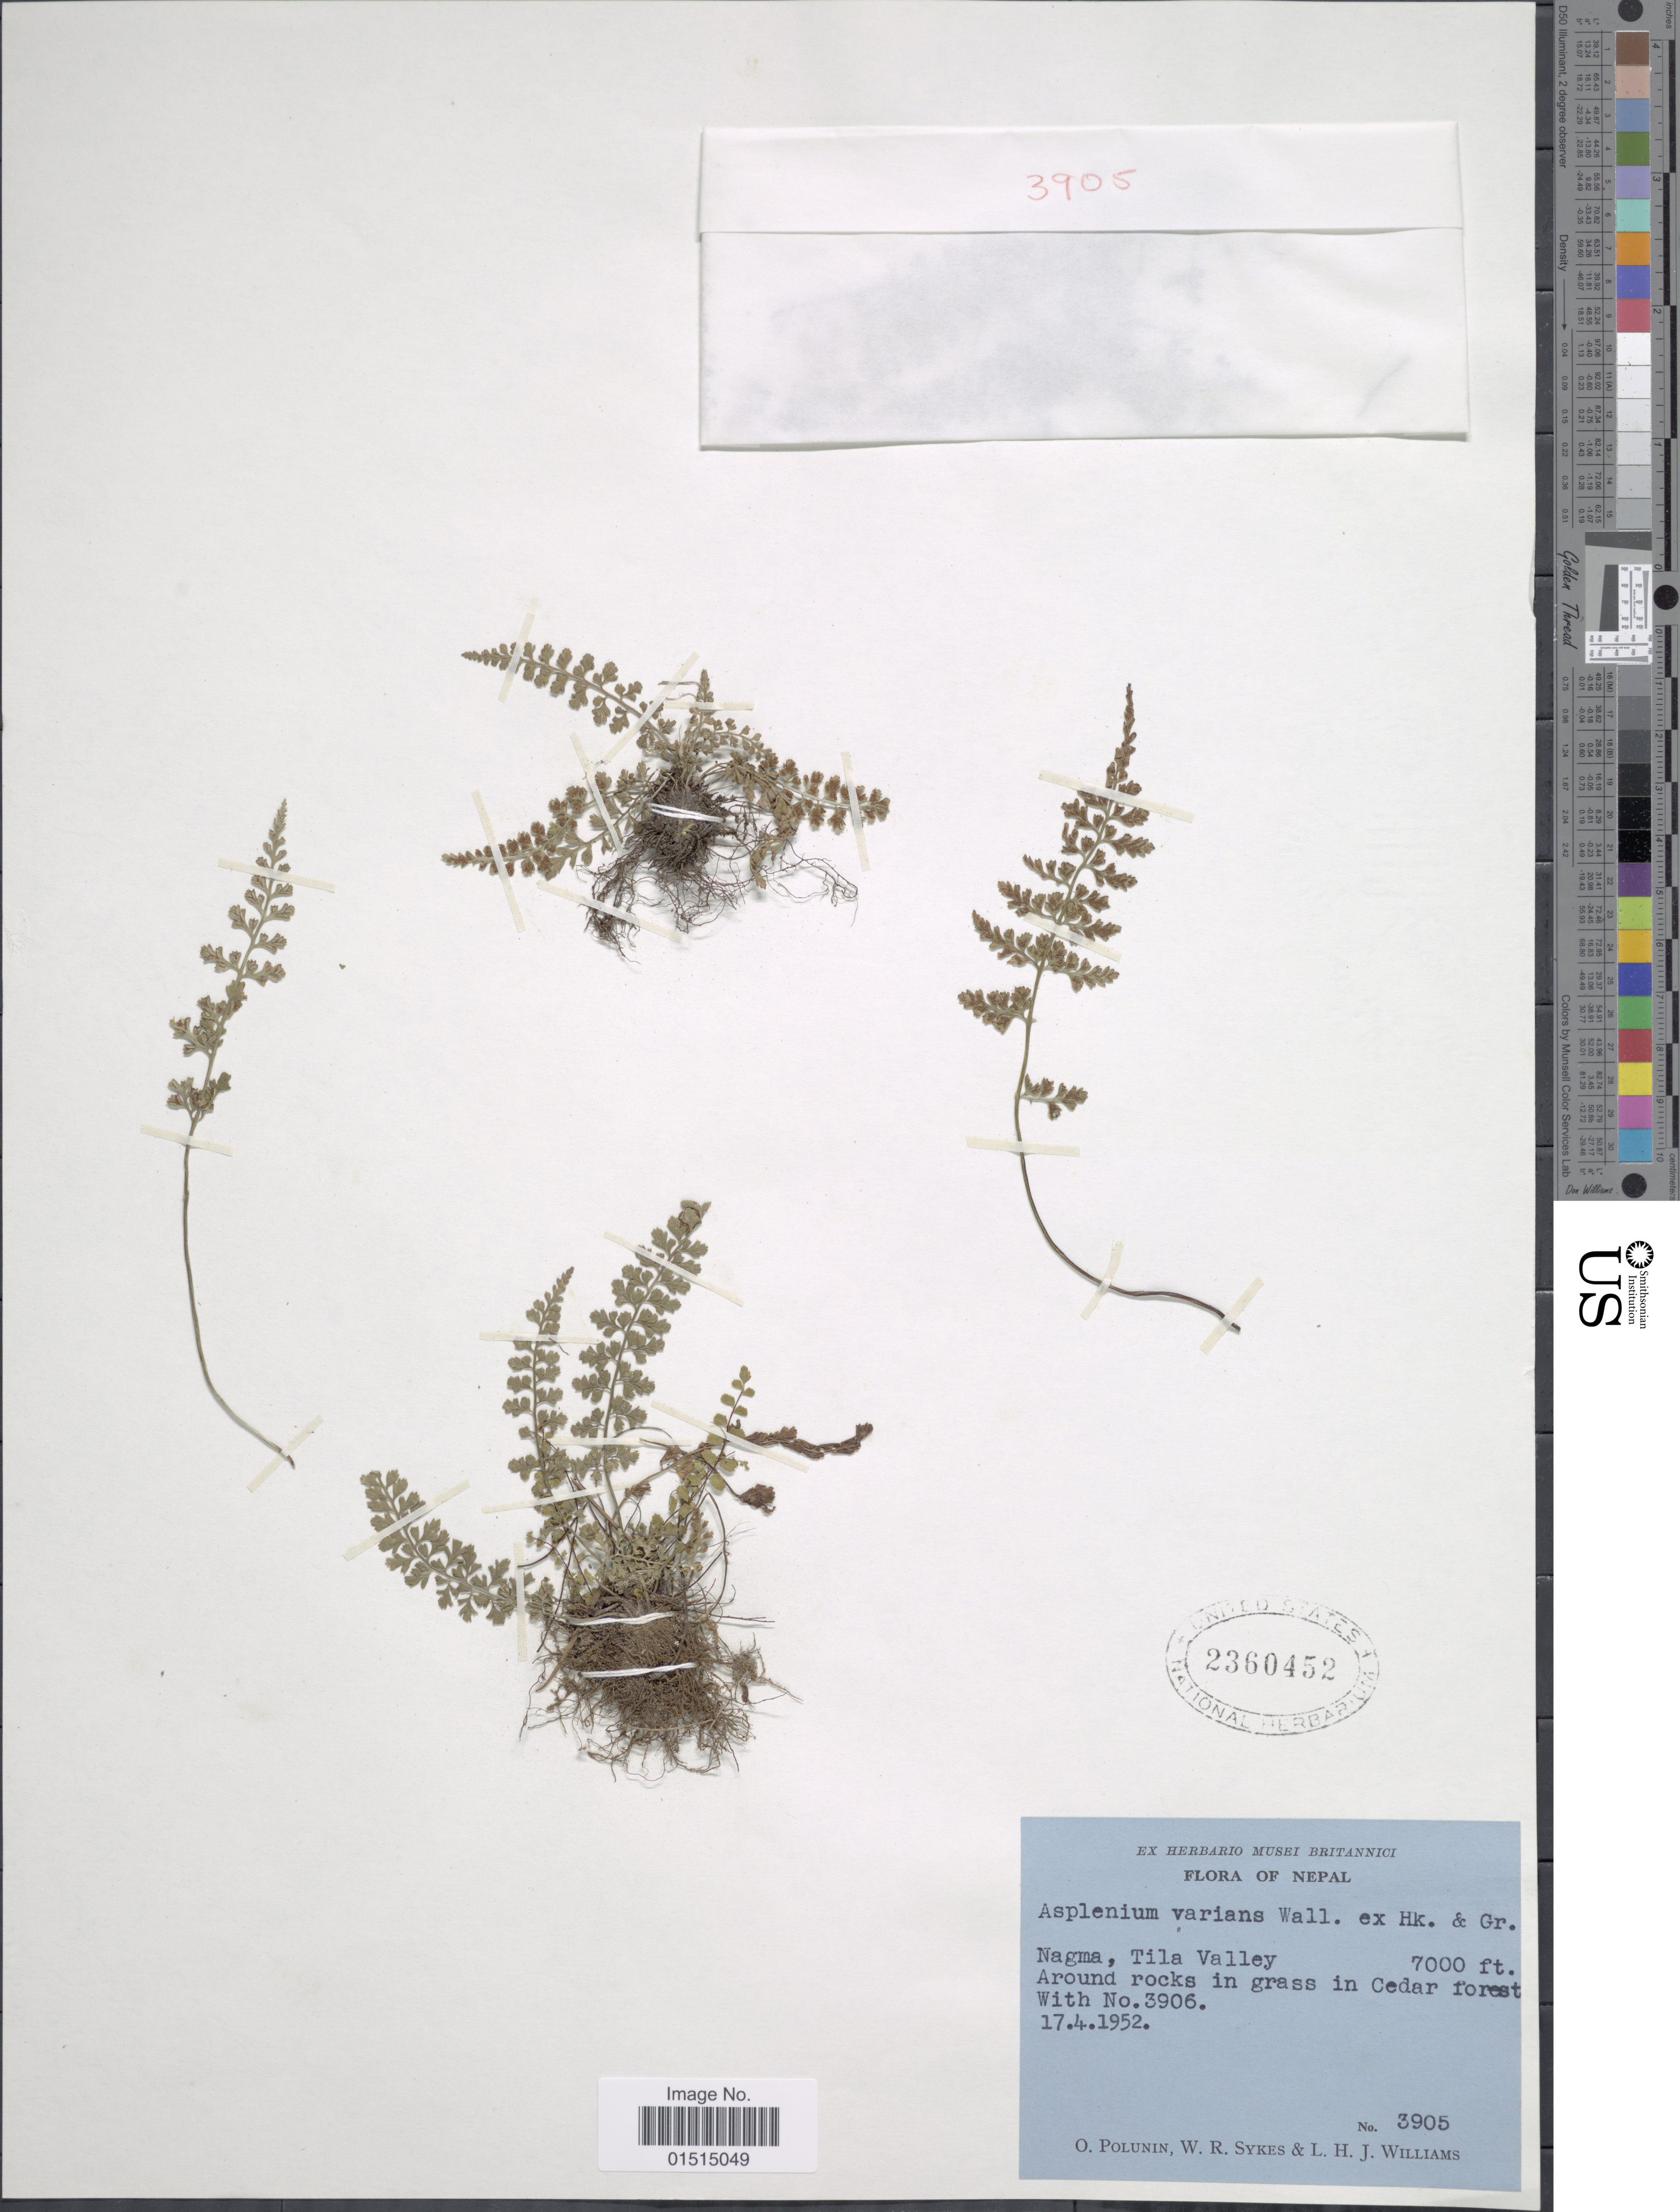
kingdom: Plantae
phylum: Tracheophyta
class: Polypodiopsida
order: Polypodiales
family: Aspleniaceae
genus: Asplenium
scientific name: Asplenium laciniatum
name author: D. Don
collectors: O. V. Polunin, W. R. Sykes & L. H. J. Williams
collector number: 3905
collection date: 1952-04-17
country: Nepal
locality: Nagma, Tila Valley, around rocks in grass in Cedar forest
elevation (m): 2134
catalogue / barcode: US 2360452